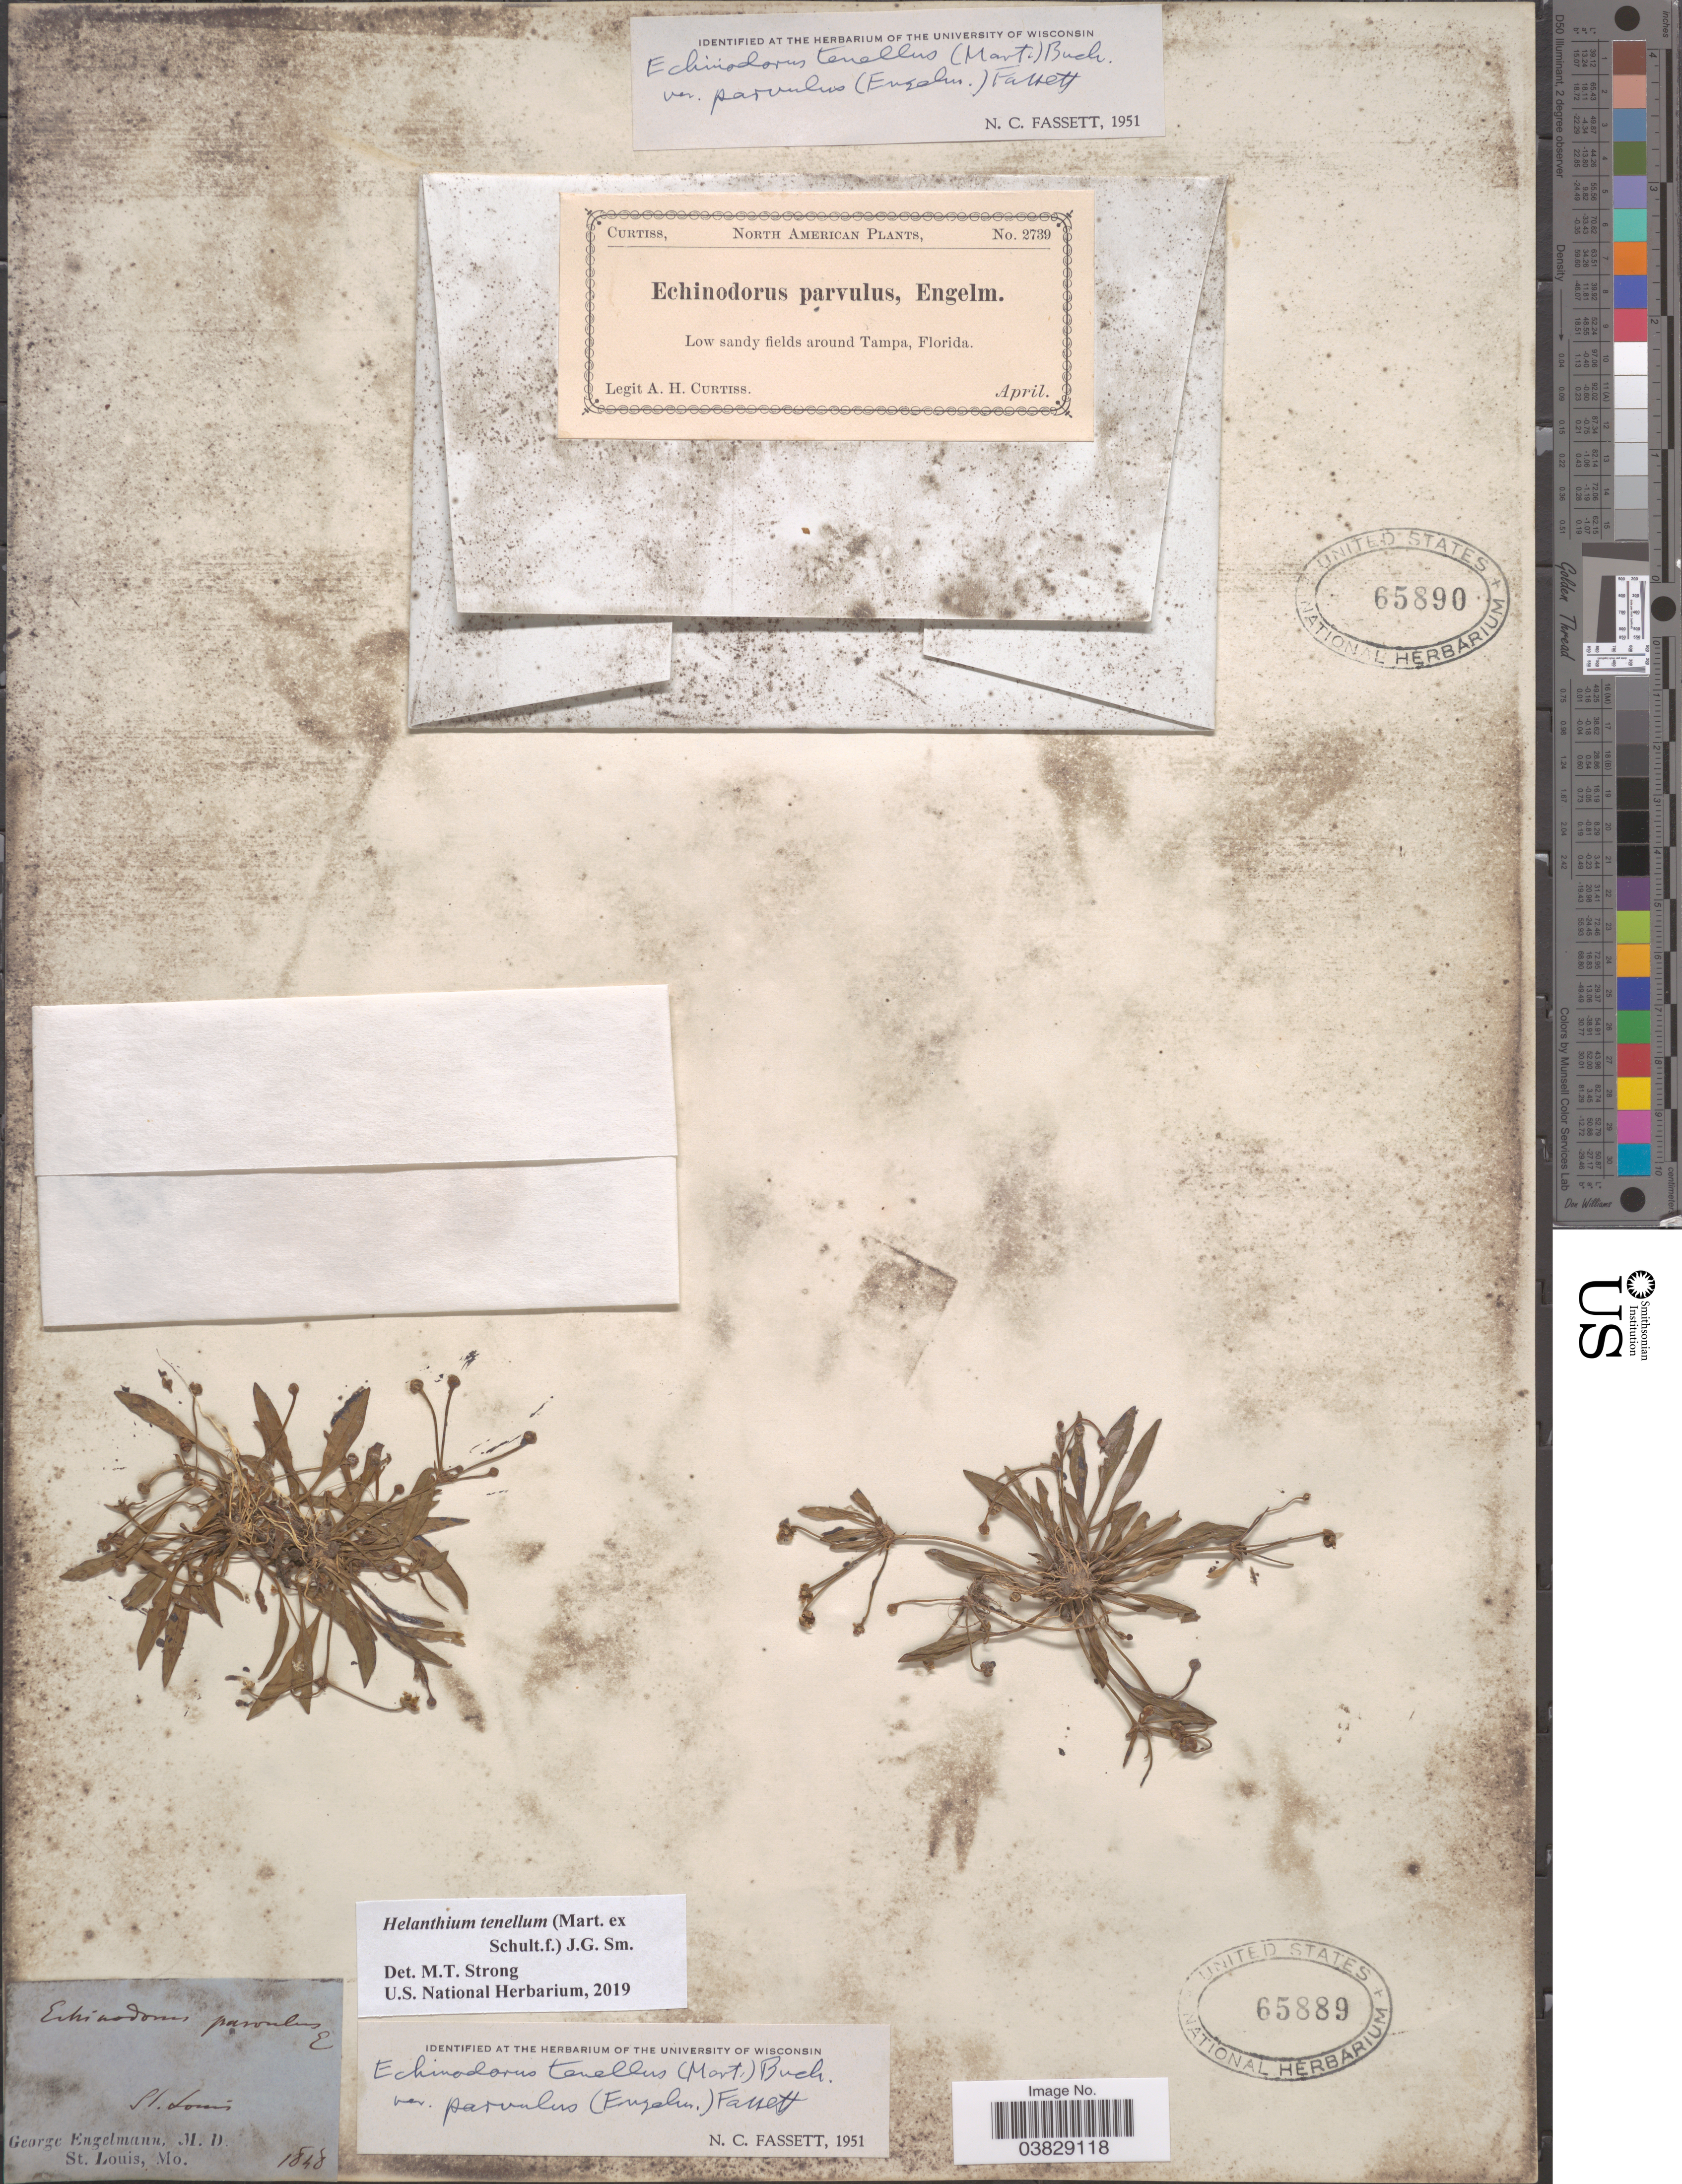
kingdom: Plantae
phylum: Tracheophyta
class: Liliopsida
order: Alismatales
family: Alismataceae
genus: Helanthium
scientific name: Helanthium tenellum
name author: (Mart. ex Schult. f.) J.G. Sm.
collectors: G. Engelmann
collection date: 1848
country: United States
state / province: Missouri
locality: St. Louis.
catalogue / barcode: US 65889